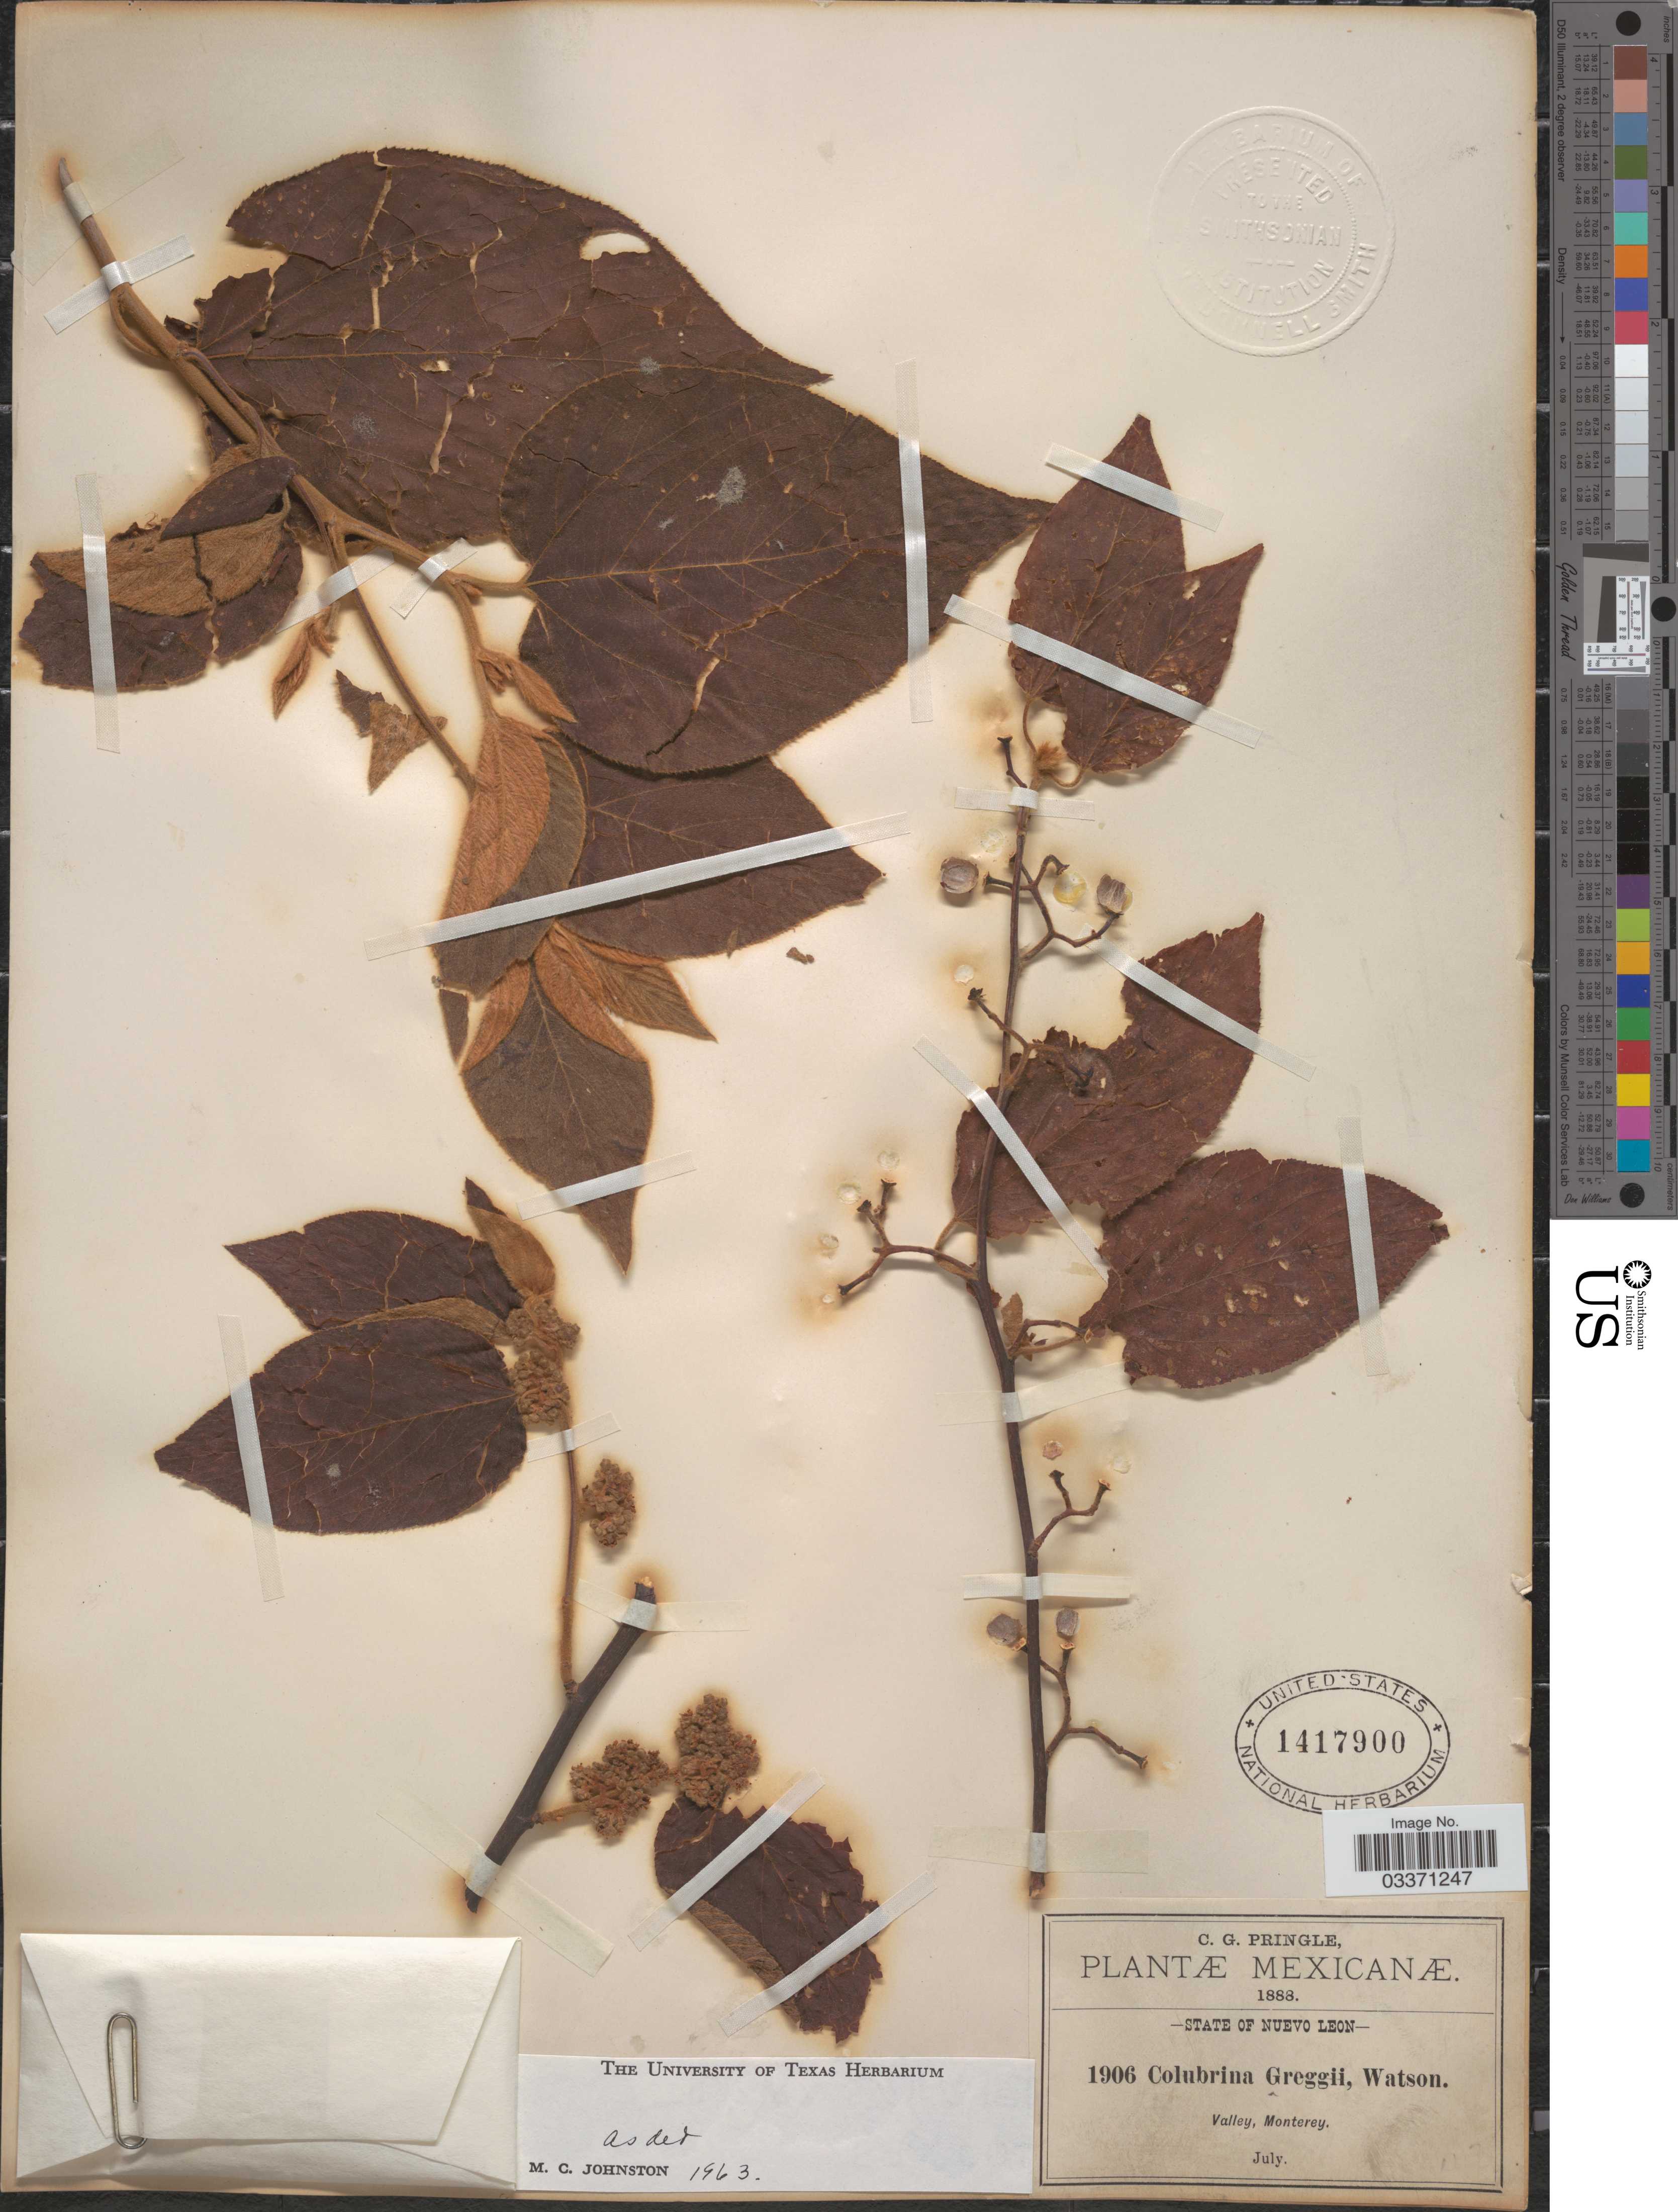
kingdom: Plantae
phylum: Tracheophyta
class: Magnoliopsida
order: Rosales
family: Rhamnaceae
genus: Colubrina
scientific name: Colubrina greggii var. greggii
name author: S. Watson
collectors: C. G. Pringle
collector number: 1906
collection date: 1888-07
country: Mexico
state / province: Nuevo León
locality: Valley, Monterey.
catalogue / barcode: US 1417900